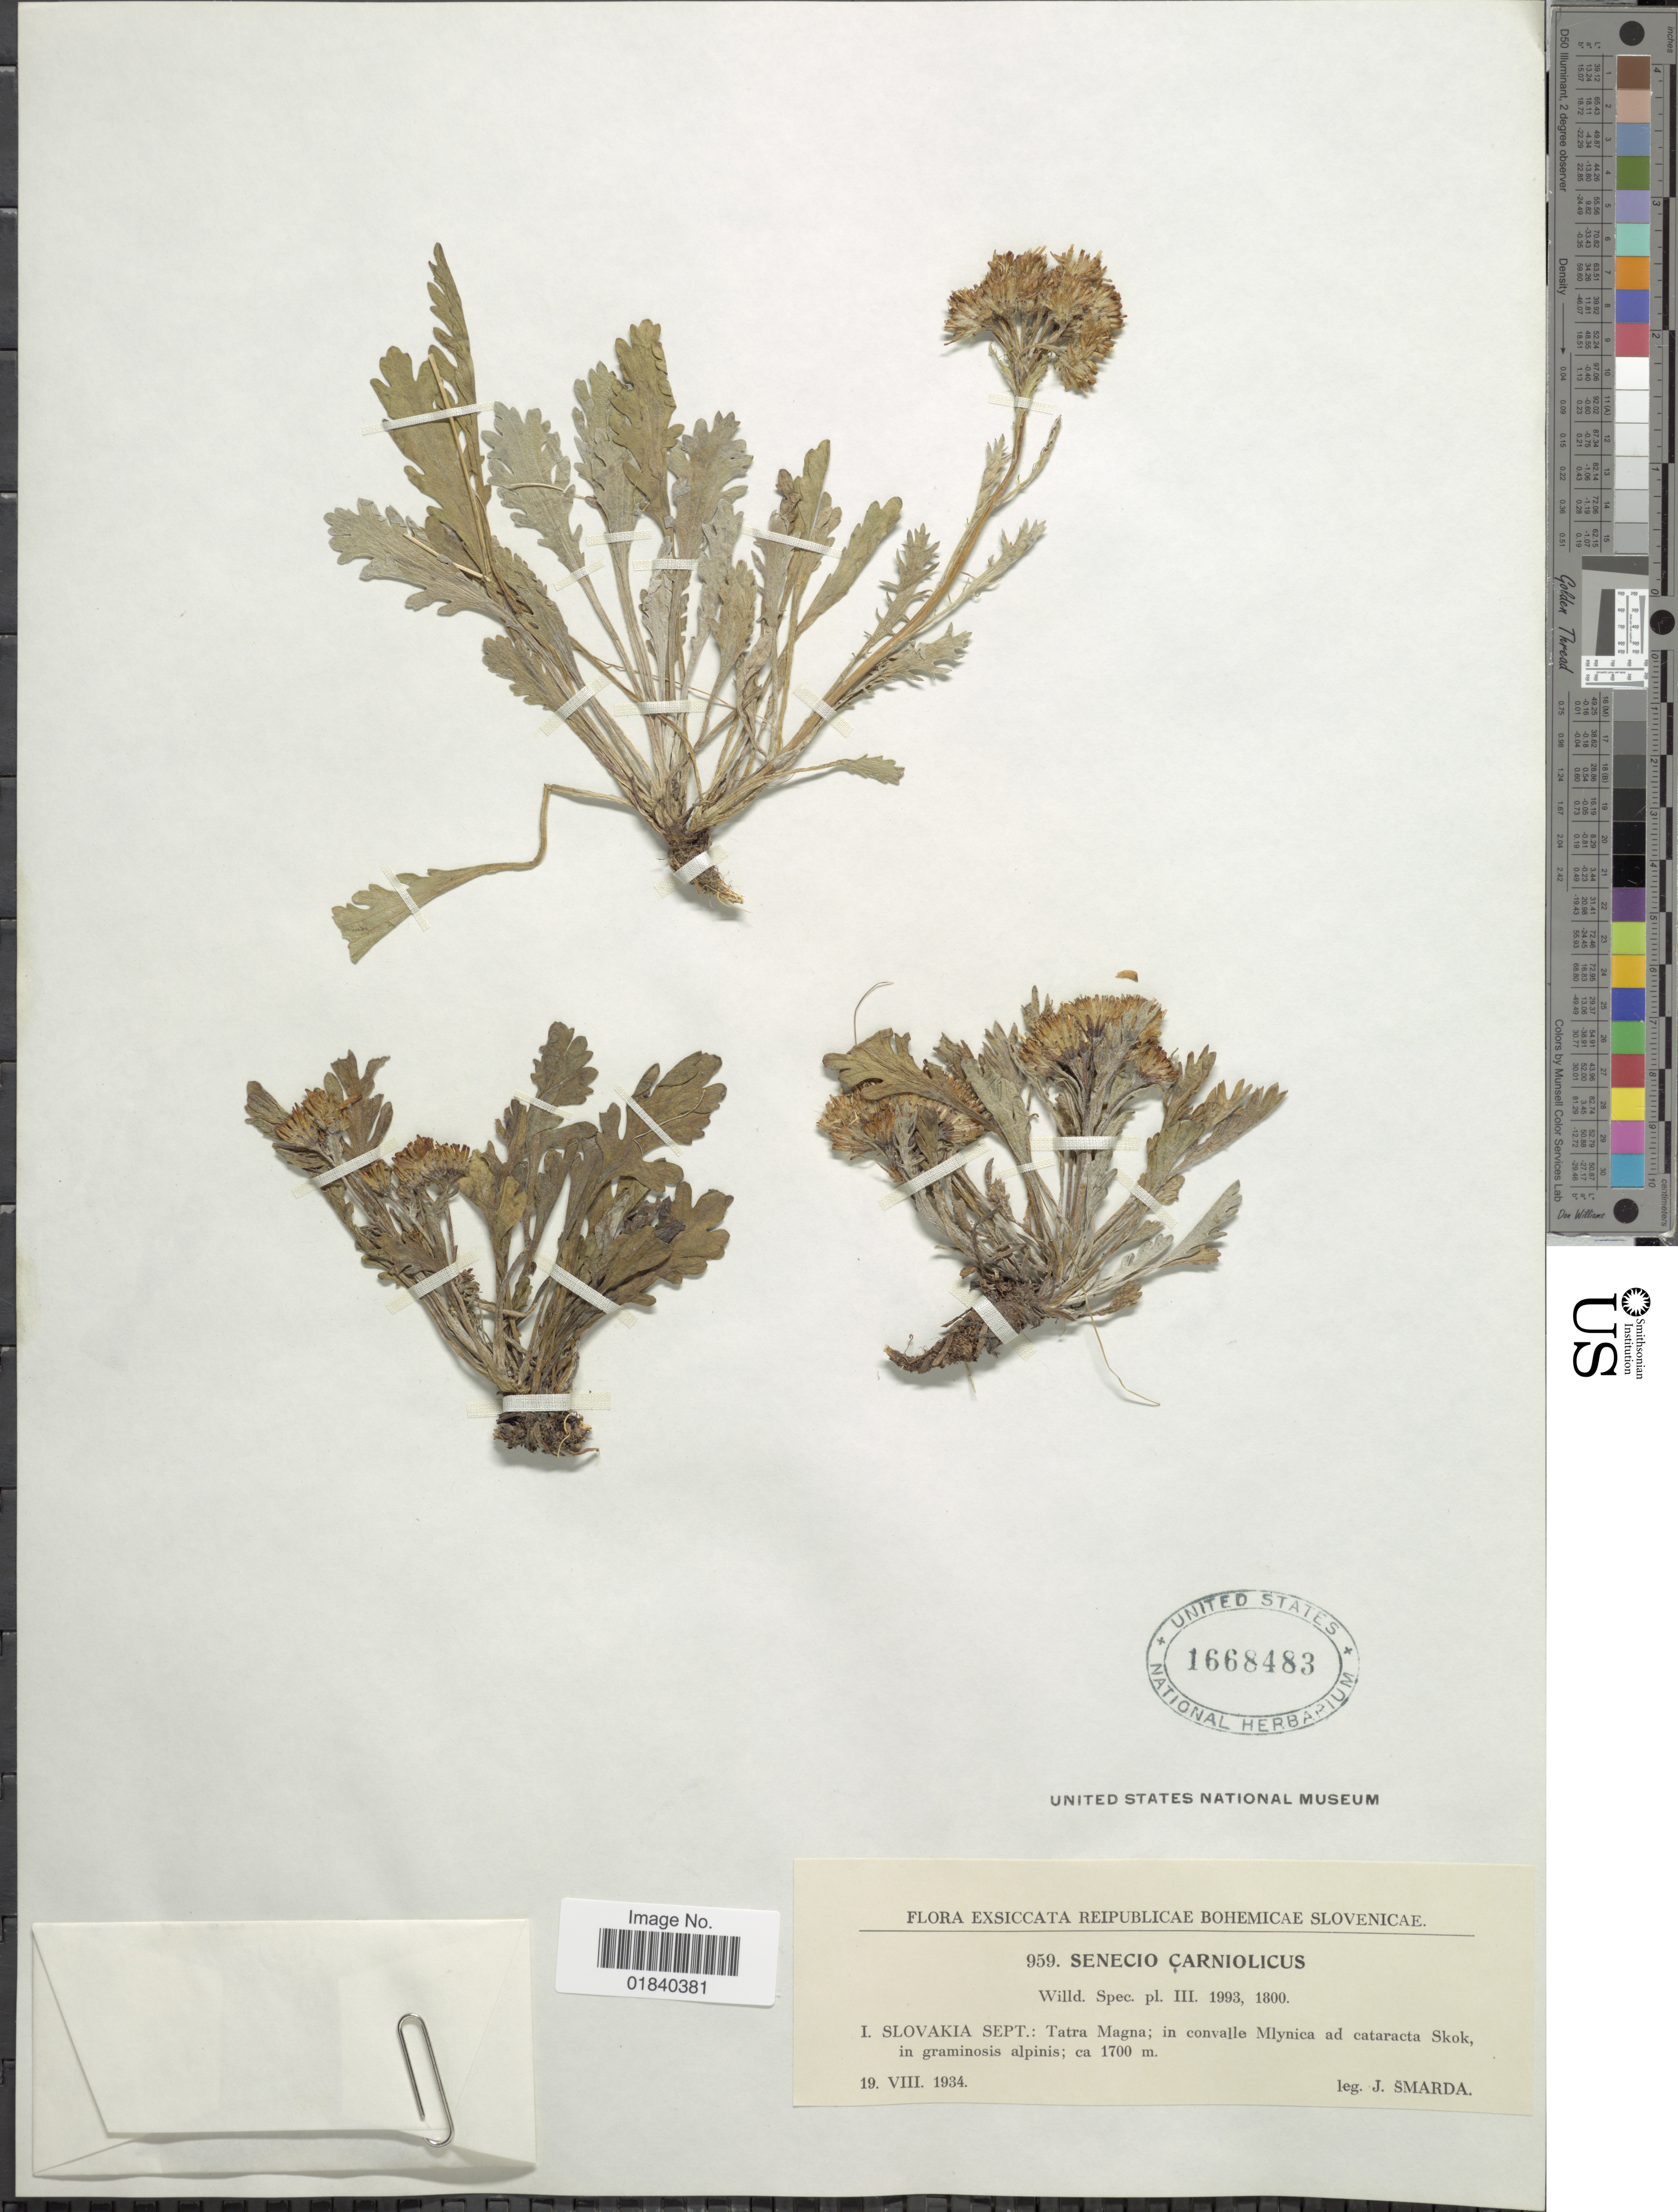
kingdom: Plantae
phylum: Tracheophyta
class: Magnoliopsida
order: Asterales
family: Asteraceae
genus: Jacobaea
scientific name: Jacobaea incana subsp. carniolica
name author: (Willd.) B. Nord. & Greuter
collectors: J. Smarda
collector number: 959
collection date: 1934-08-19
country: Slovakia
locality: Slovakia Sept.: Tatra Magna: in convalle Mlynica ad cataracta Skok in graminosis alpinis.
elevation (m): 1700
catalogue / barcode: US 1668483